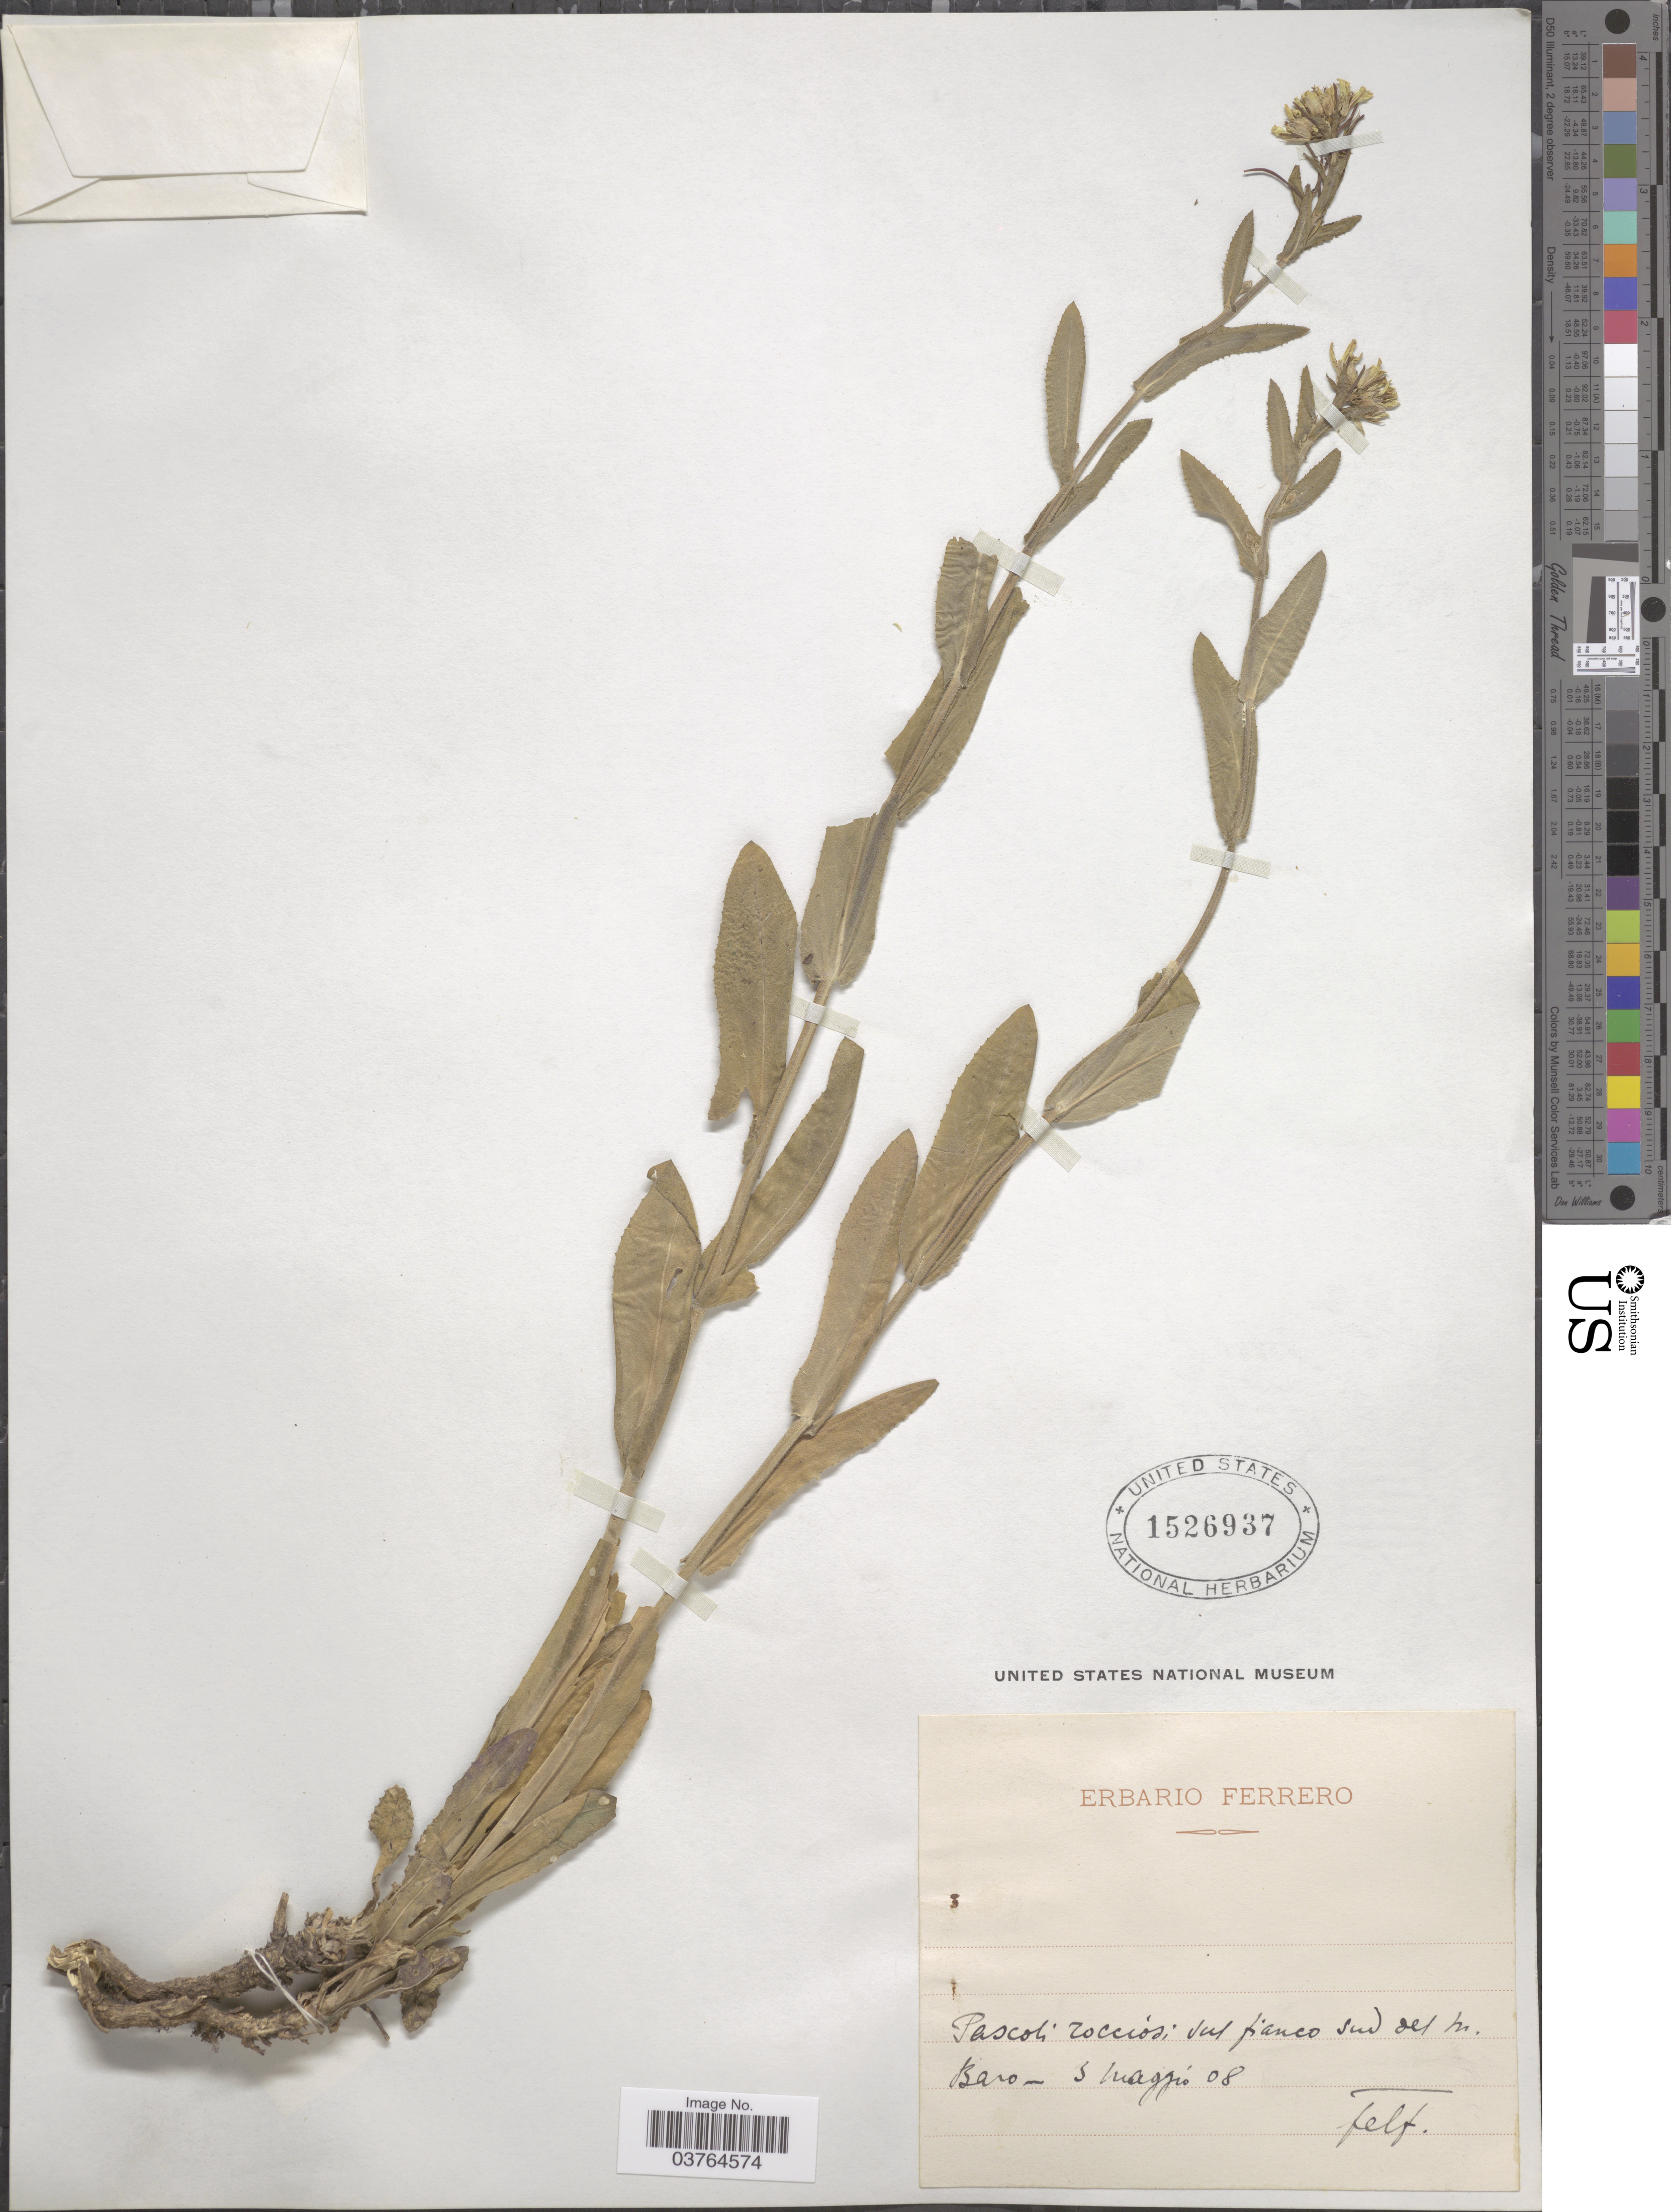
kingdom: Plantae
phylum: Tracheophyta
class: Magnoliopsida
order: Brassicales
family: Brassicaceae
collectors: F. Ferrero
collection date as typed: Transcribed d/m/y: 3/5/8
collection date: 1908-05-03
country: Italy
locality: Pascoli roccios; sul fianco sud del M. Baron.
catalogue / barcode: US 1526937